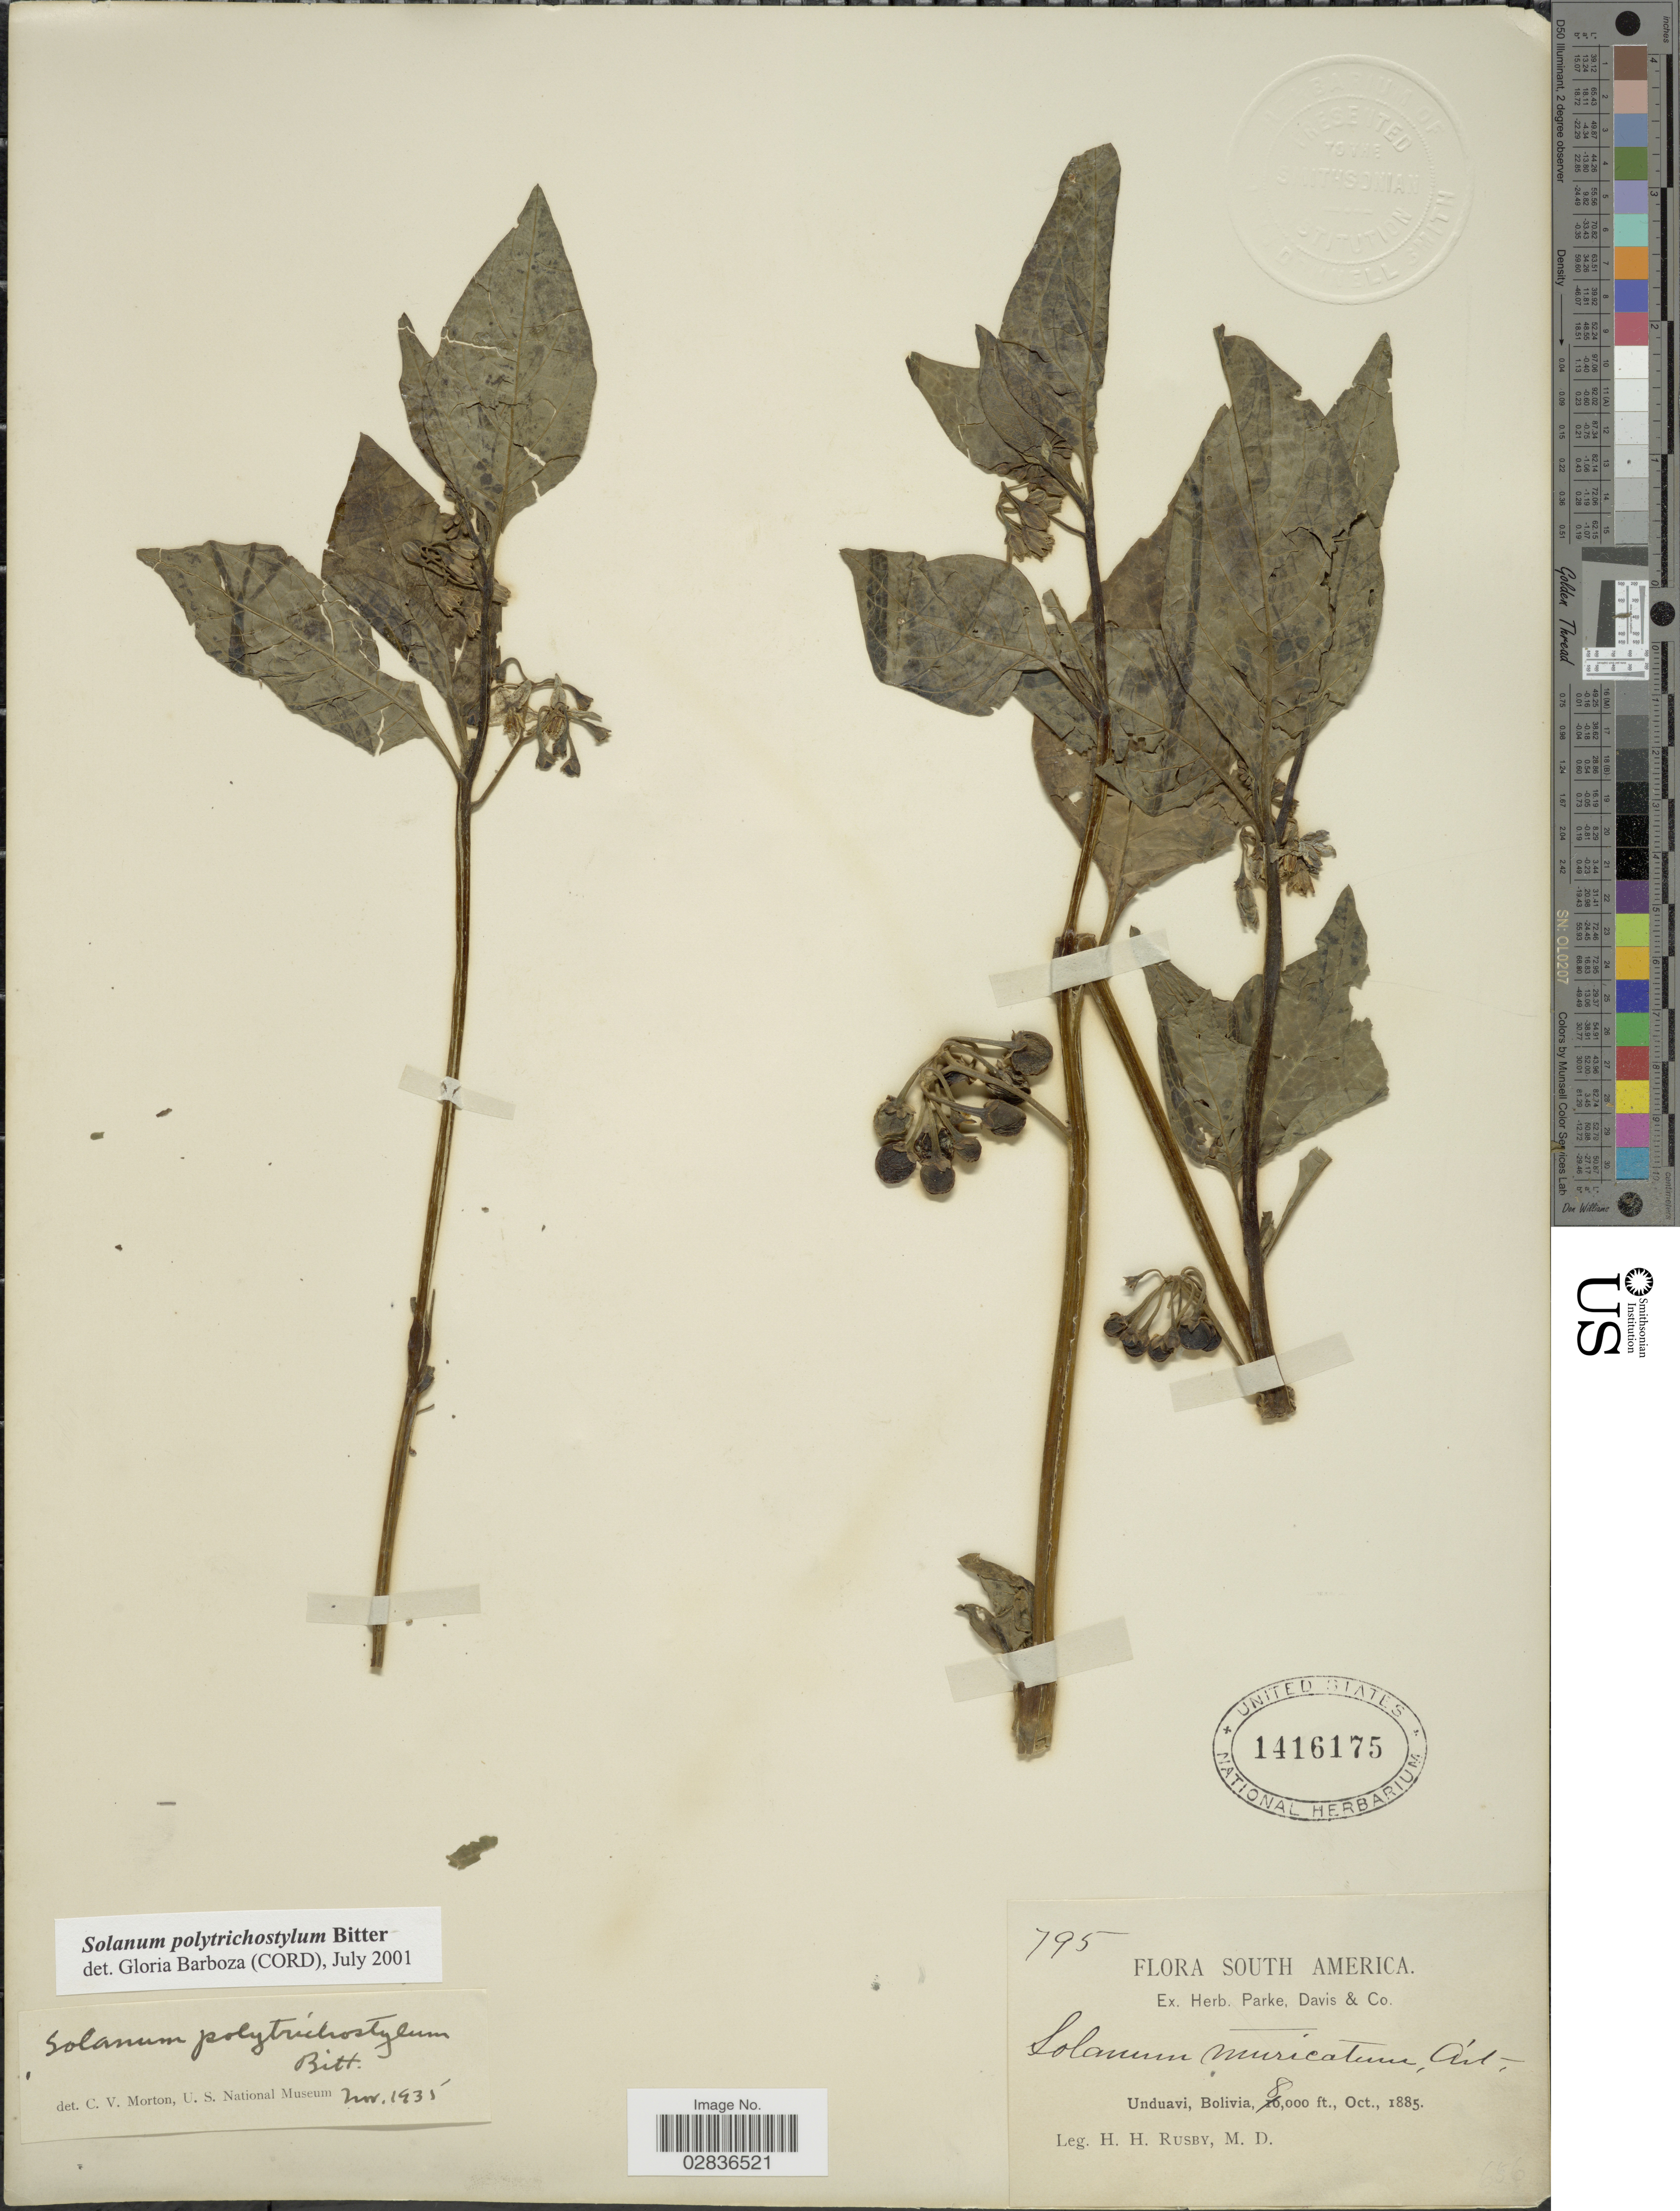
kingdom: Plantae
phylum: Tracheophyta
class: Magnoliopsida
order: Solanales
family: Solanaceae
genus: Solanum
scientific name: Solanum polytrichostylum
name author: Bitter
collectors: H. H. Rusby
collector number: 795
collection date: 1885-10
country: Bolivia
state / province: La Paz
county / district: Nor Yungas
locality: Unduavi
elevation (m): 2438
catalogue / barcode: US 1416175